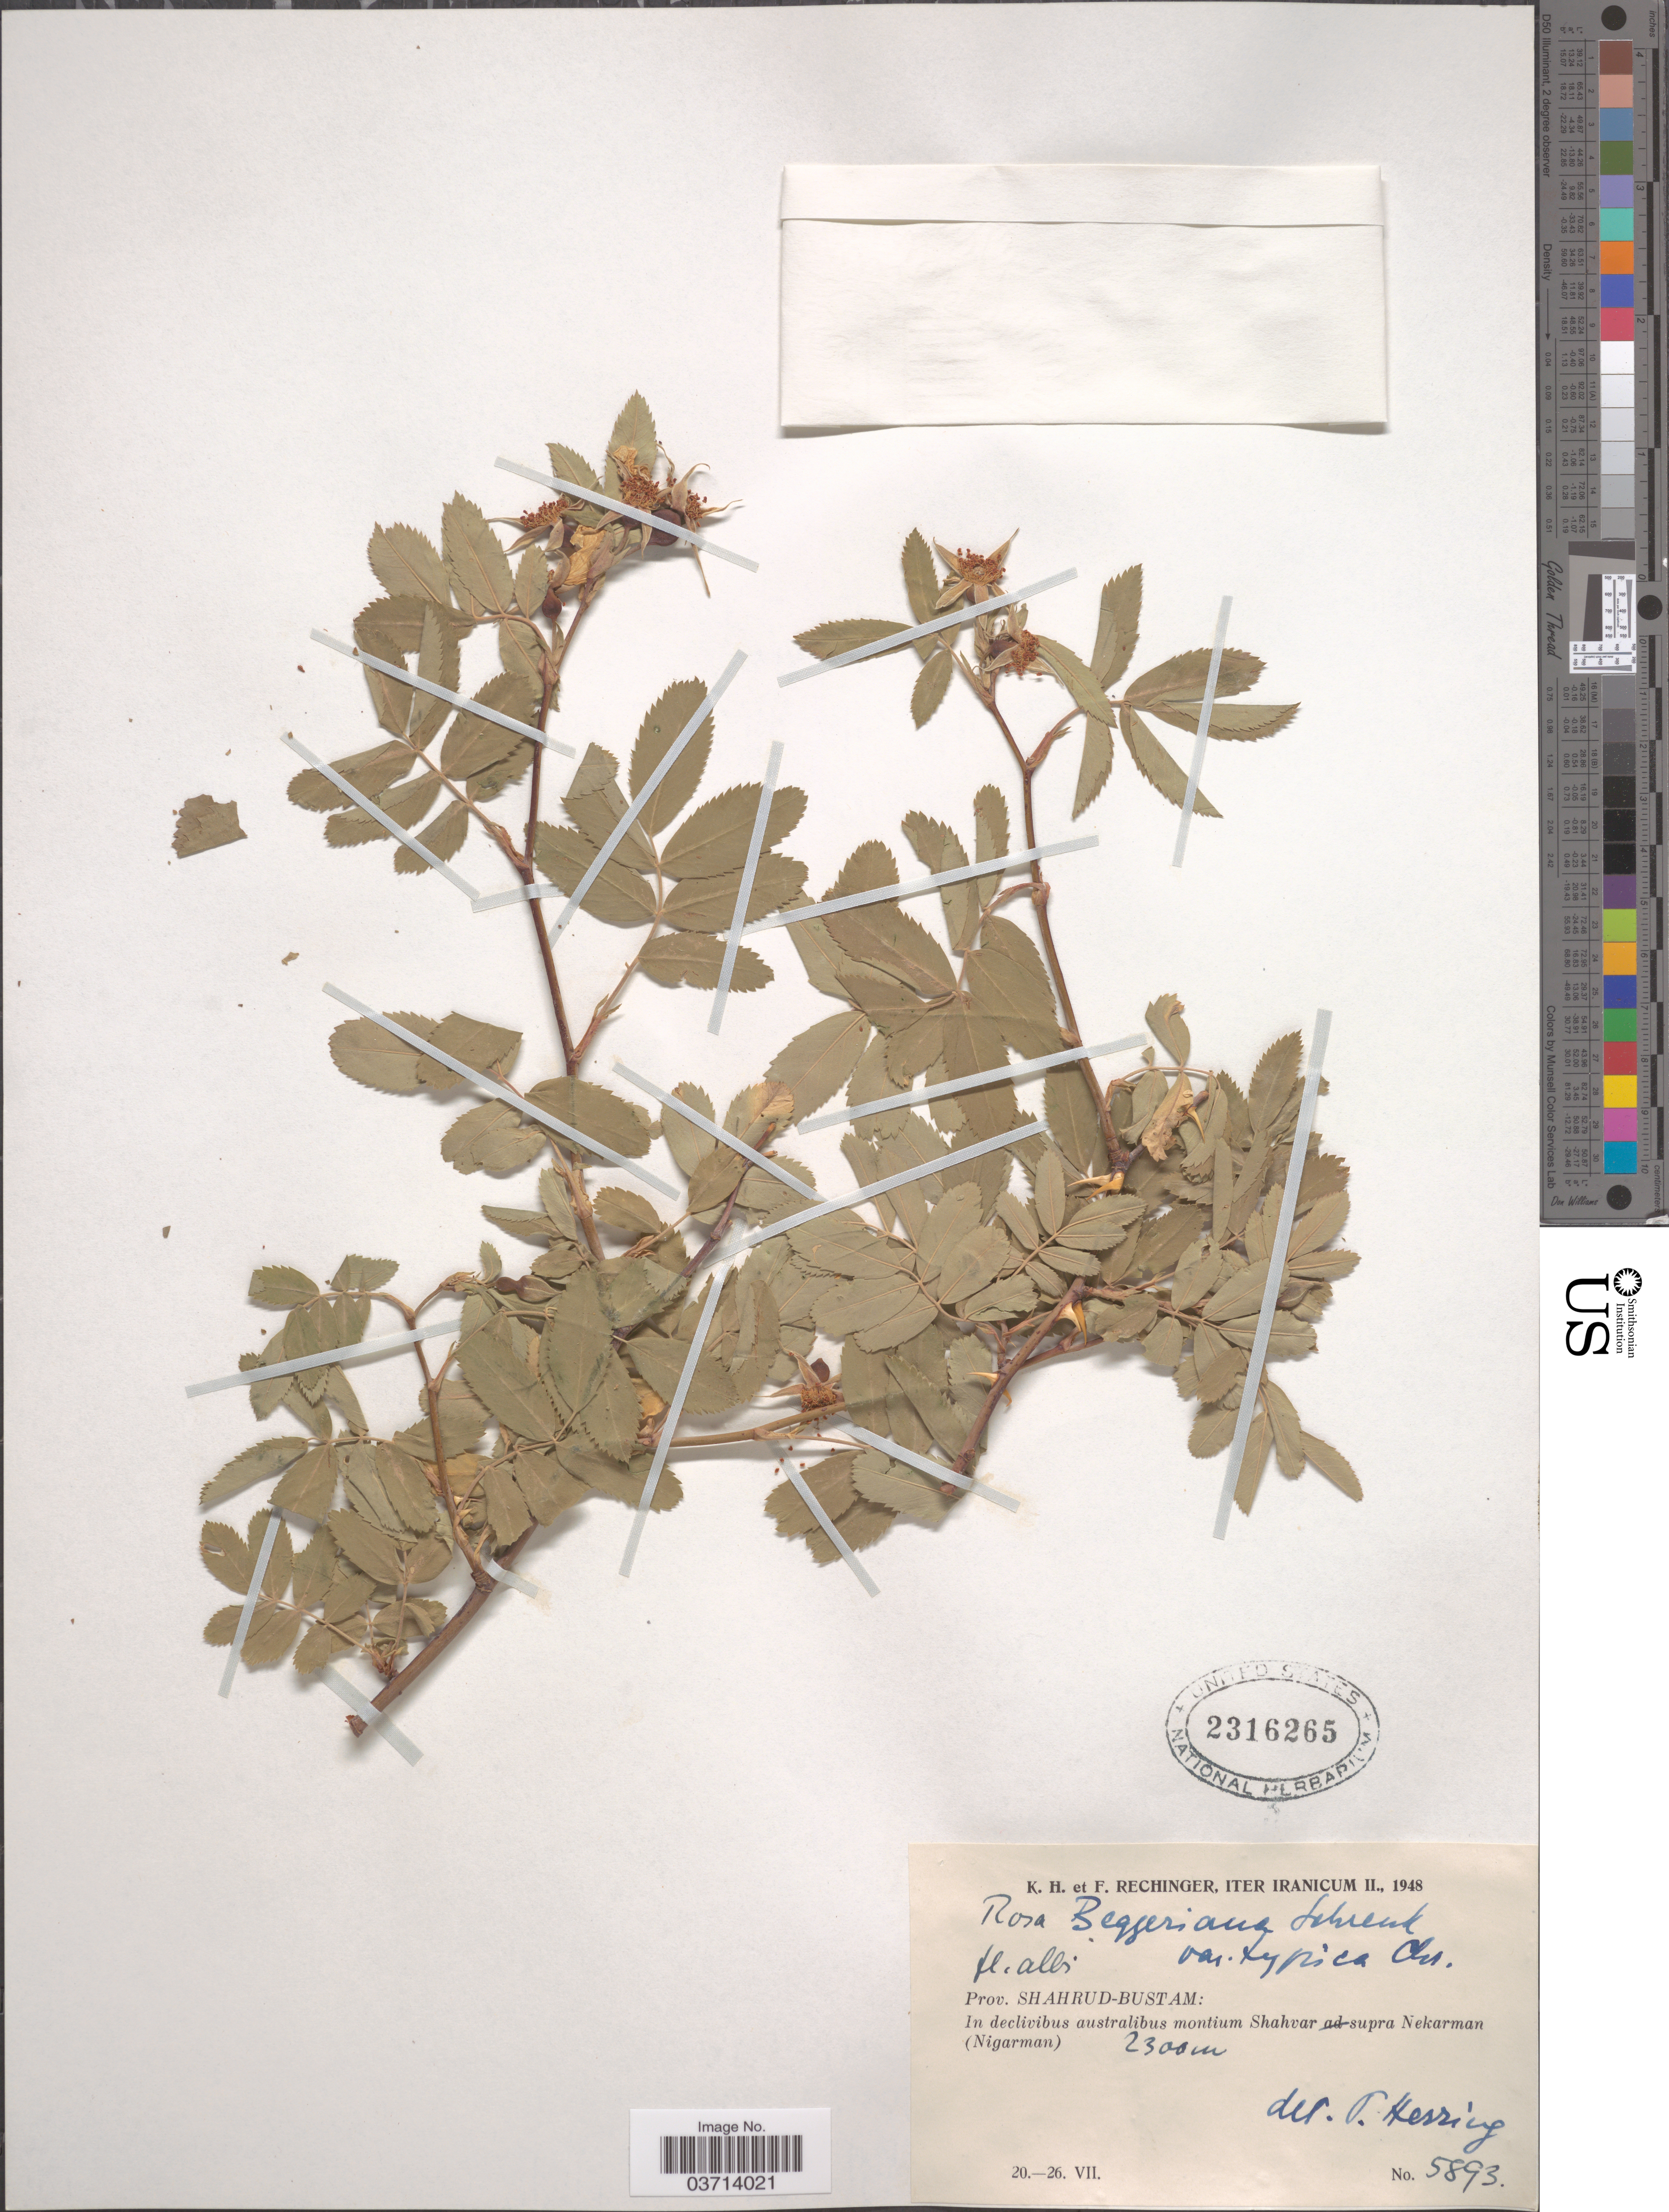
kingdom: Plantae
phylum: Tracheophyta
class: Magnoliopsida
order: Rosales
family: Rosaceae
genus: Rosa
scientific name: Rosa beggeriana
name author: Schrenk ex Fisch. & C.A. Mey.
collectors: K. H. Rechinger & F. Rechinger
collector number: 5893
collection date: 1948-07-20/1948-07-26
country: Iran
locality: Iter Iranicum. Prov. Shahrud-Bustam: In declivibus australibus montium Shahvar supra Nekarman (Nigarman).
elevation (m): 2300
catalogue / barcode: US 2316265